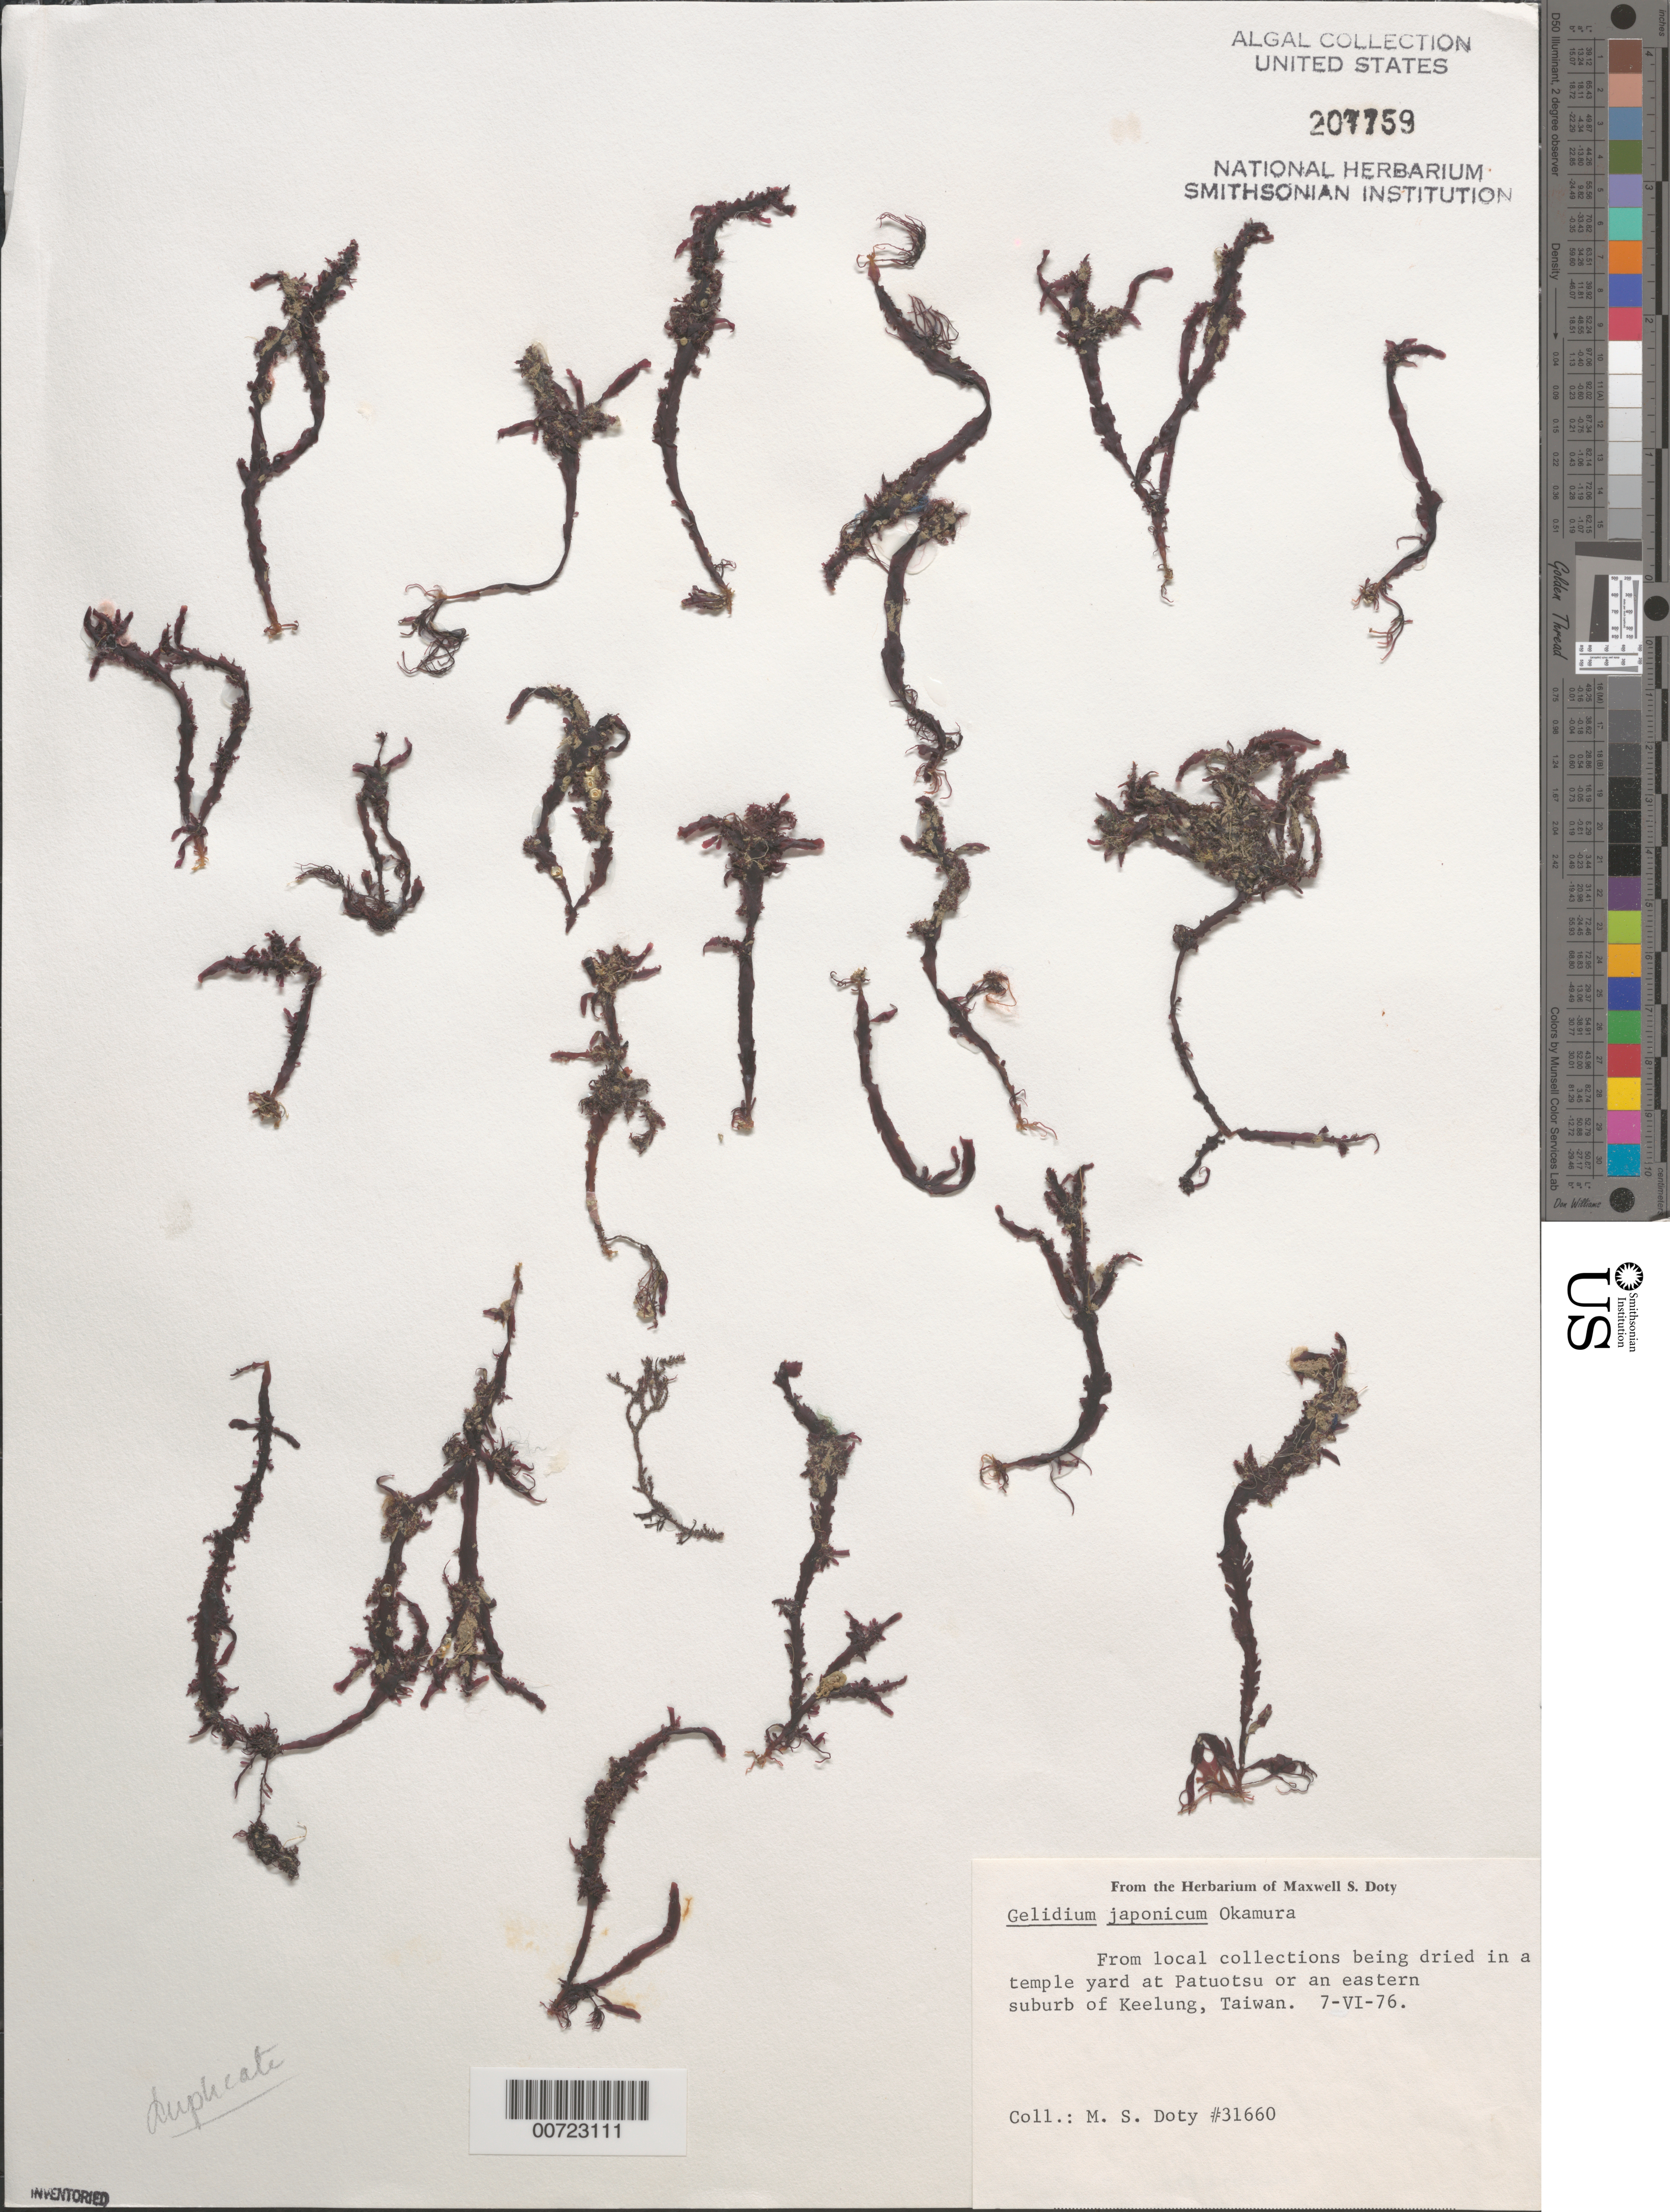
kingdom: Plantae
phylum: Rhodophyta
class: Florideophyceae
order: Gelidiales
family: Gelidiaceae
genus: Gelidium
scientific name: Gelidium japonicum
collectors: M. S. Doty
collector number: MSD 31660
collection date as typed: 07 Jun 1976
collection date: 1976-06-07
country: Taiwan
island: Taiwan [Formosa]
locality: Patuotsu, Keelung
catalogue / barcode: US 207759